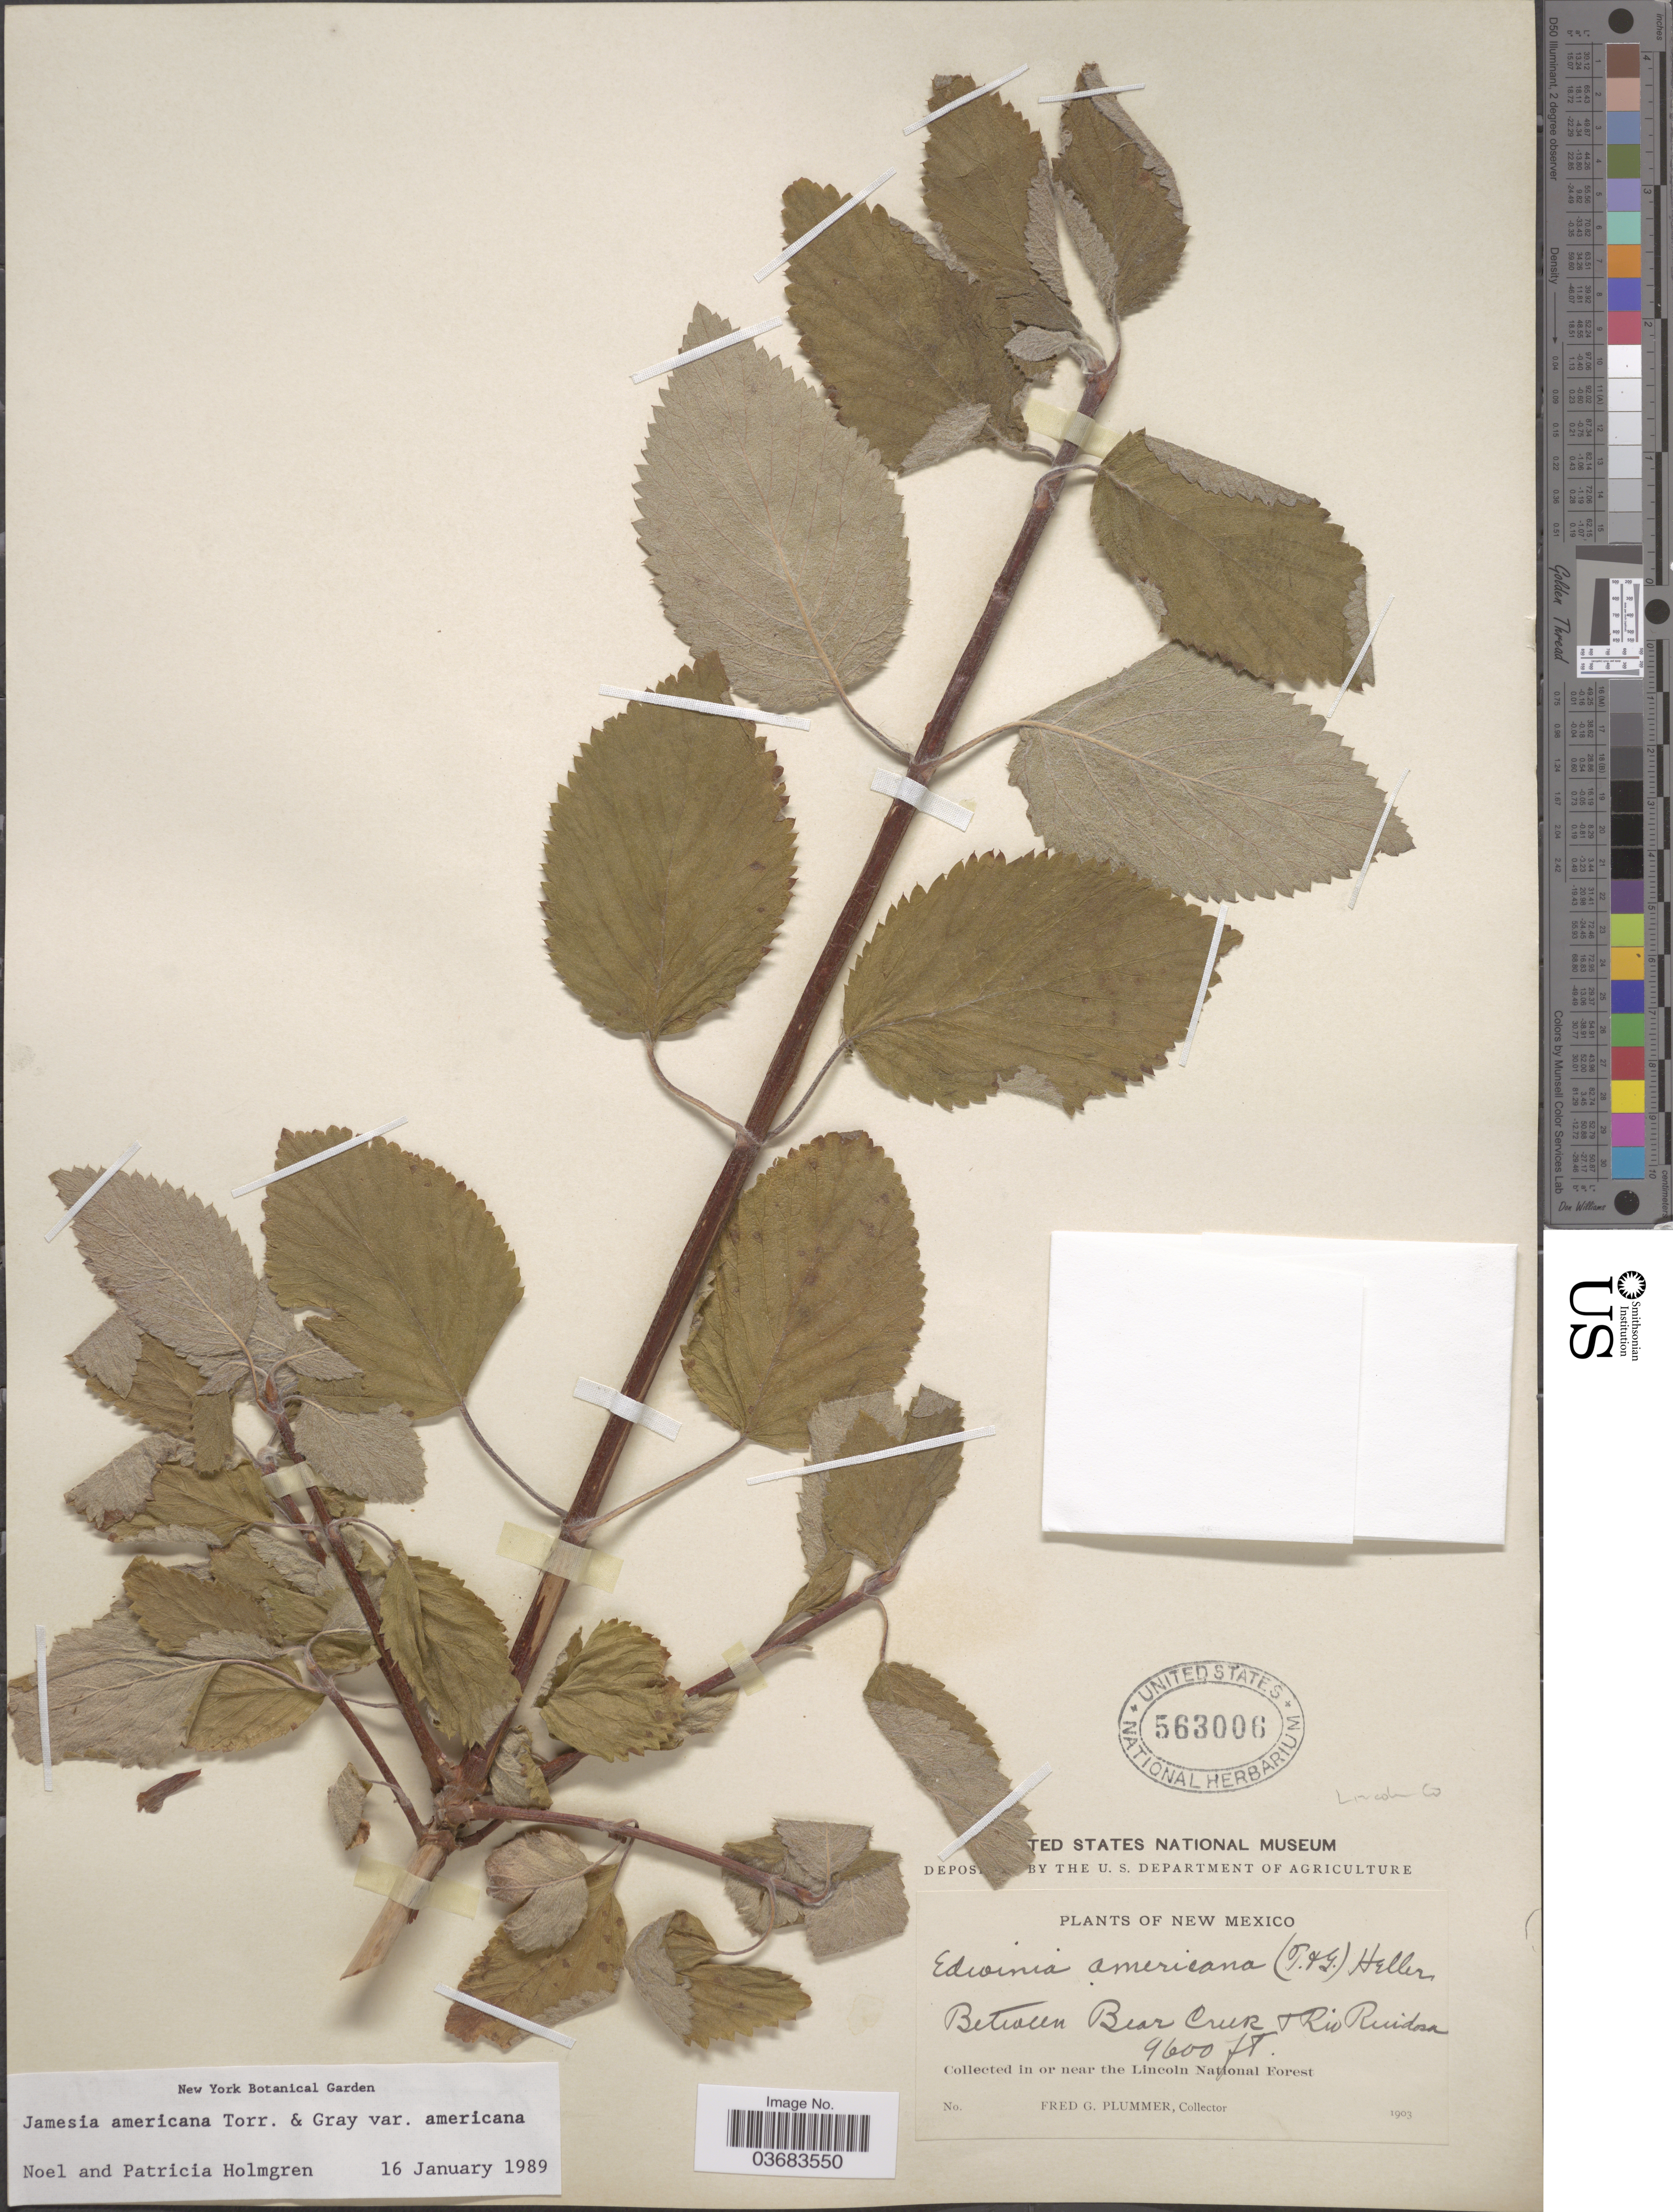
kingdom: Plantae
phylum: Tracheophyta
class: Magnoliopsida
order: Cornales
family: Hydrangeaceae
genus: Edwinia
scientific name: Edwinia americana var. americana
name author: (Torr. & A. Gray) A. Heller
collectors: F. Plummer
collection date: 1903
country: United States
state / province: New Mexico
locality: Lincoln Co. Between Bear Creek & Rio Ruidoso. In or near the Lincoln National Forest.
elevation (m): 2926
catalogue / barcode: US 563006